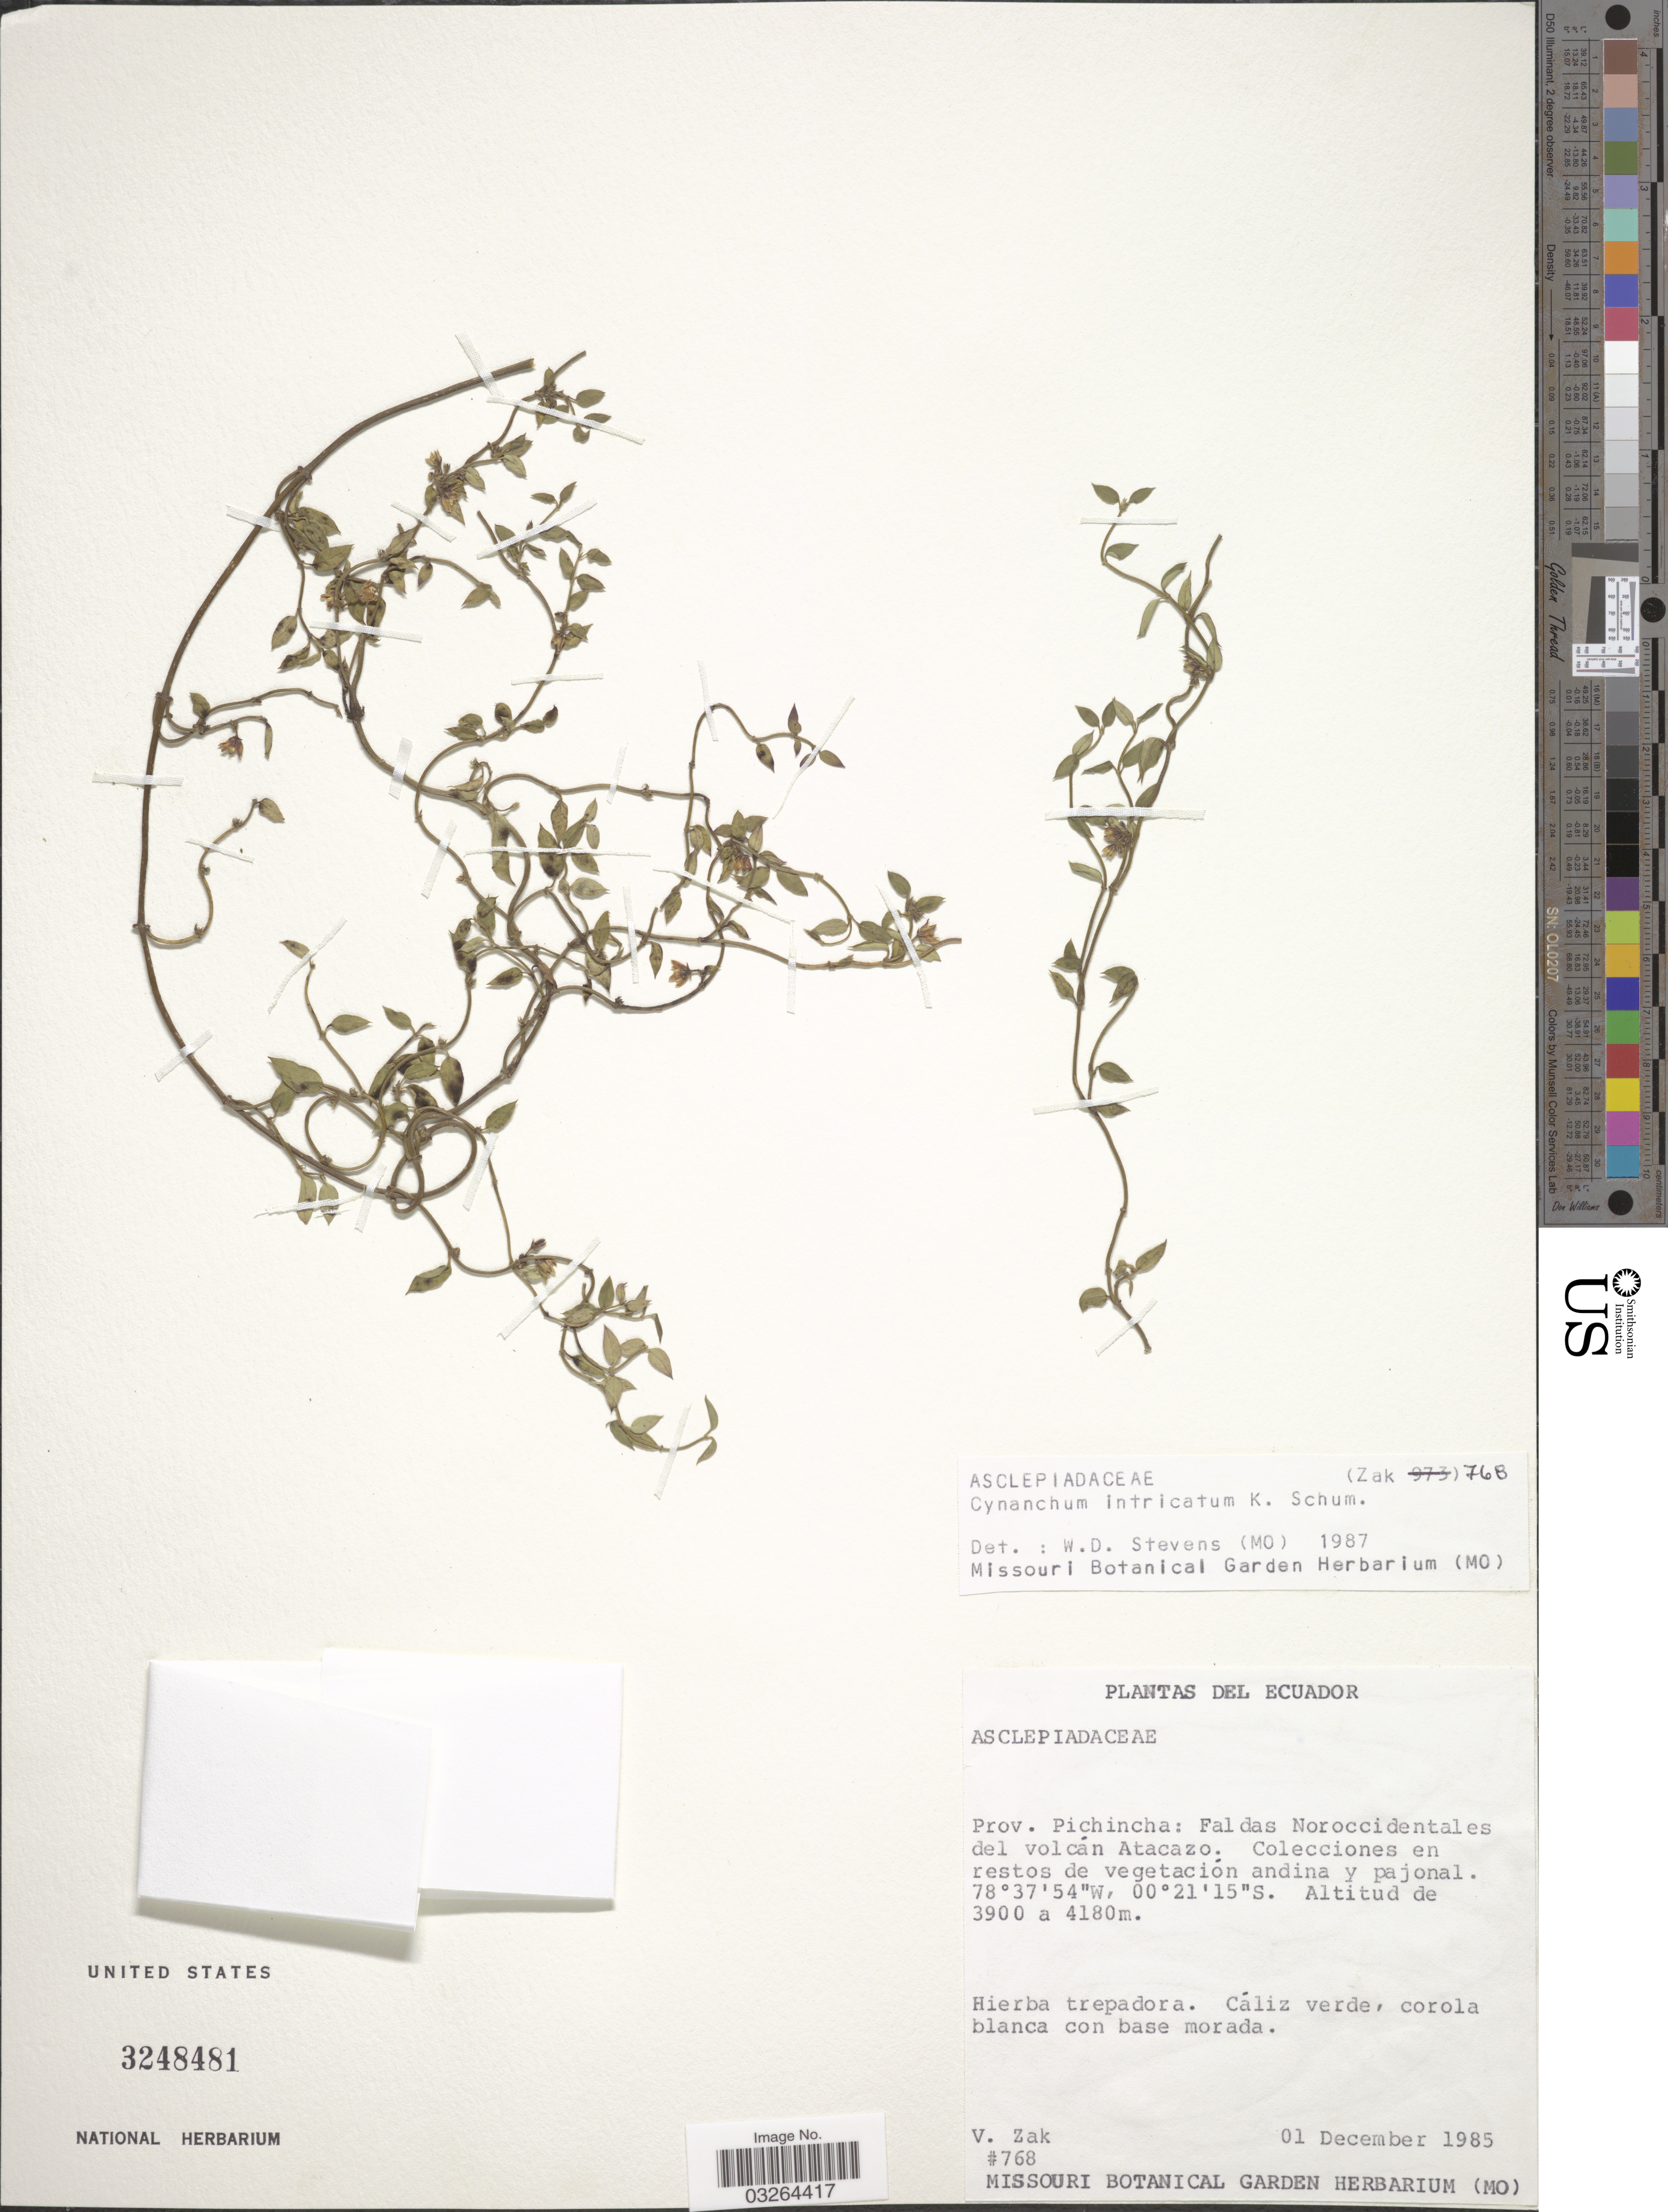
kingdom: Plantae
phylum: Tracheophyta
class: Magnoliopsida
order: Gentianales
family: Apocynaceae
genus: Cynanchum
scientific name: Cynanchum intricatum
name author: K. Schum.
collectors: V. Zak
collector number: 768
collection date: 1985-12-01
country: Ecuador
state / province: Pichincha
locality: Faldas Noroccodentales del volcán Atacazo.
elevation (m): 3900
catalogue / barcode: US 3248481